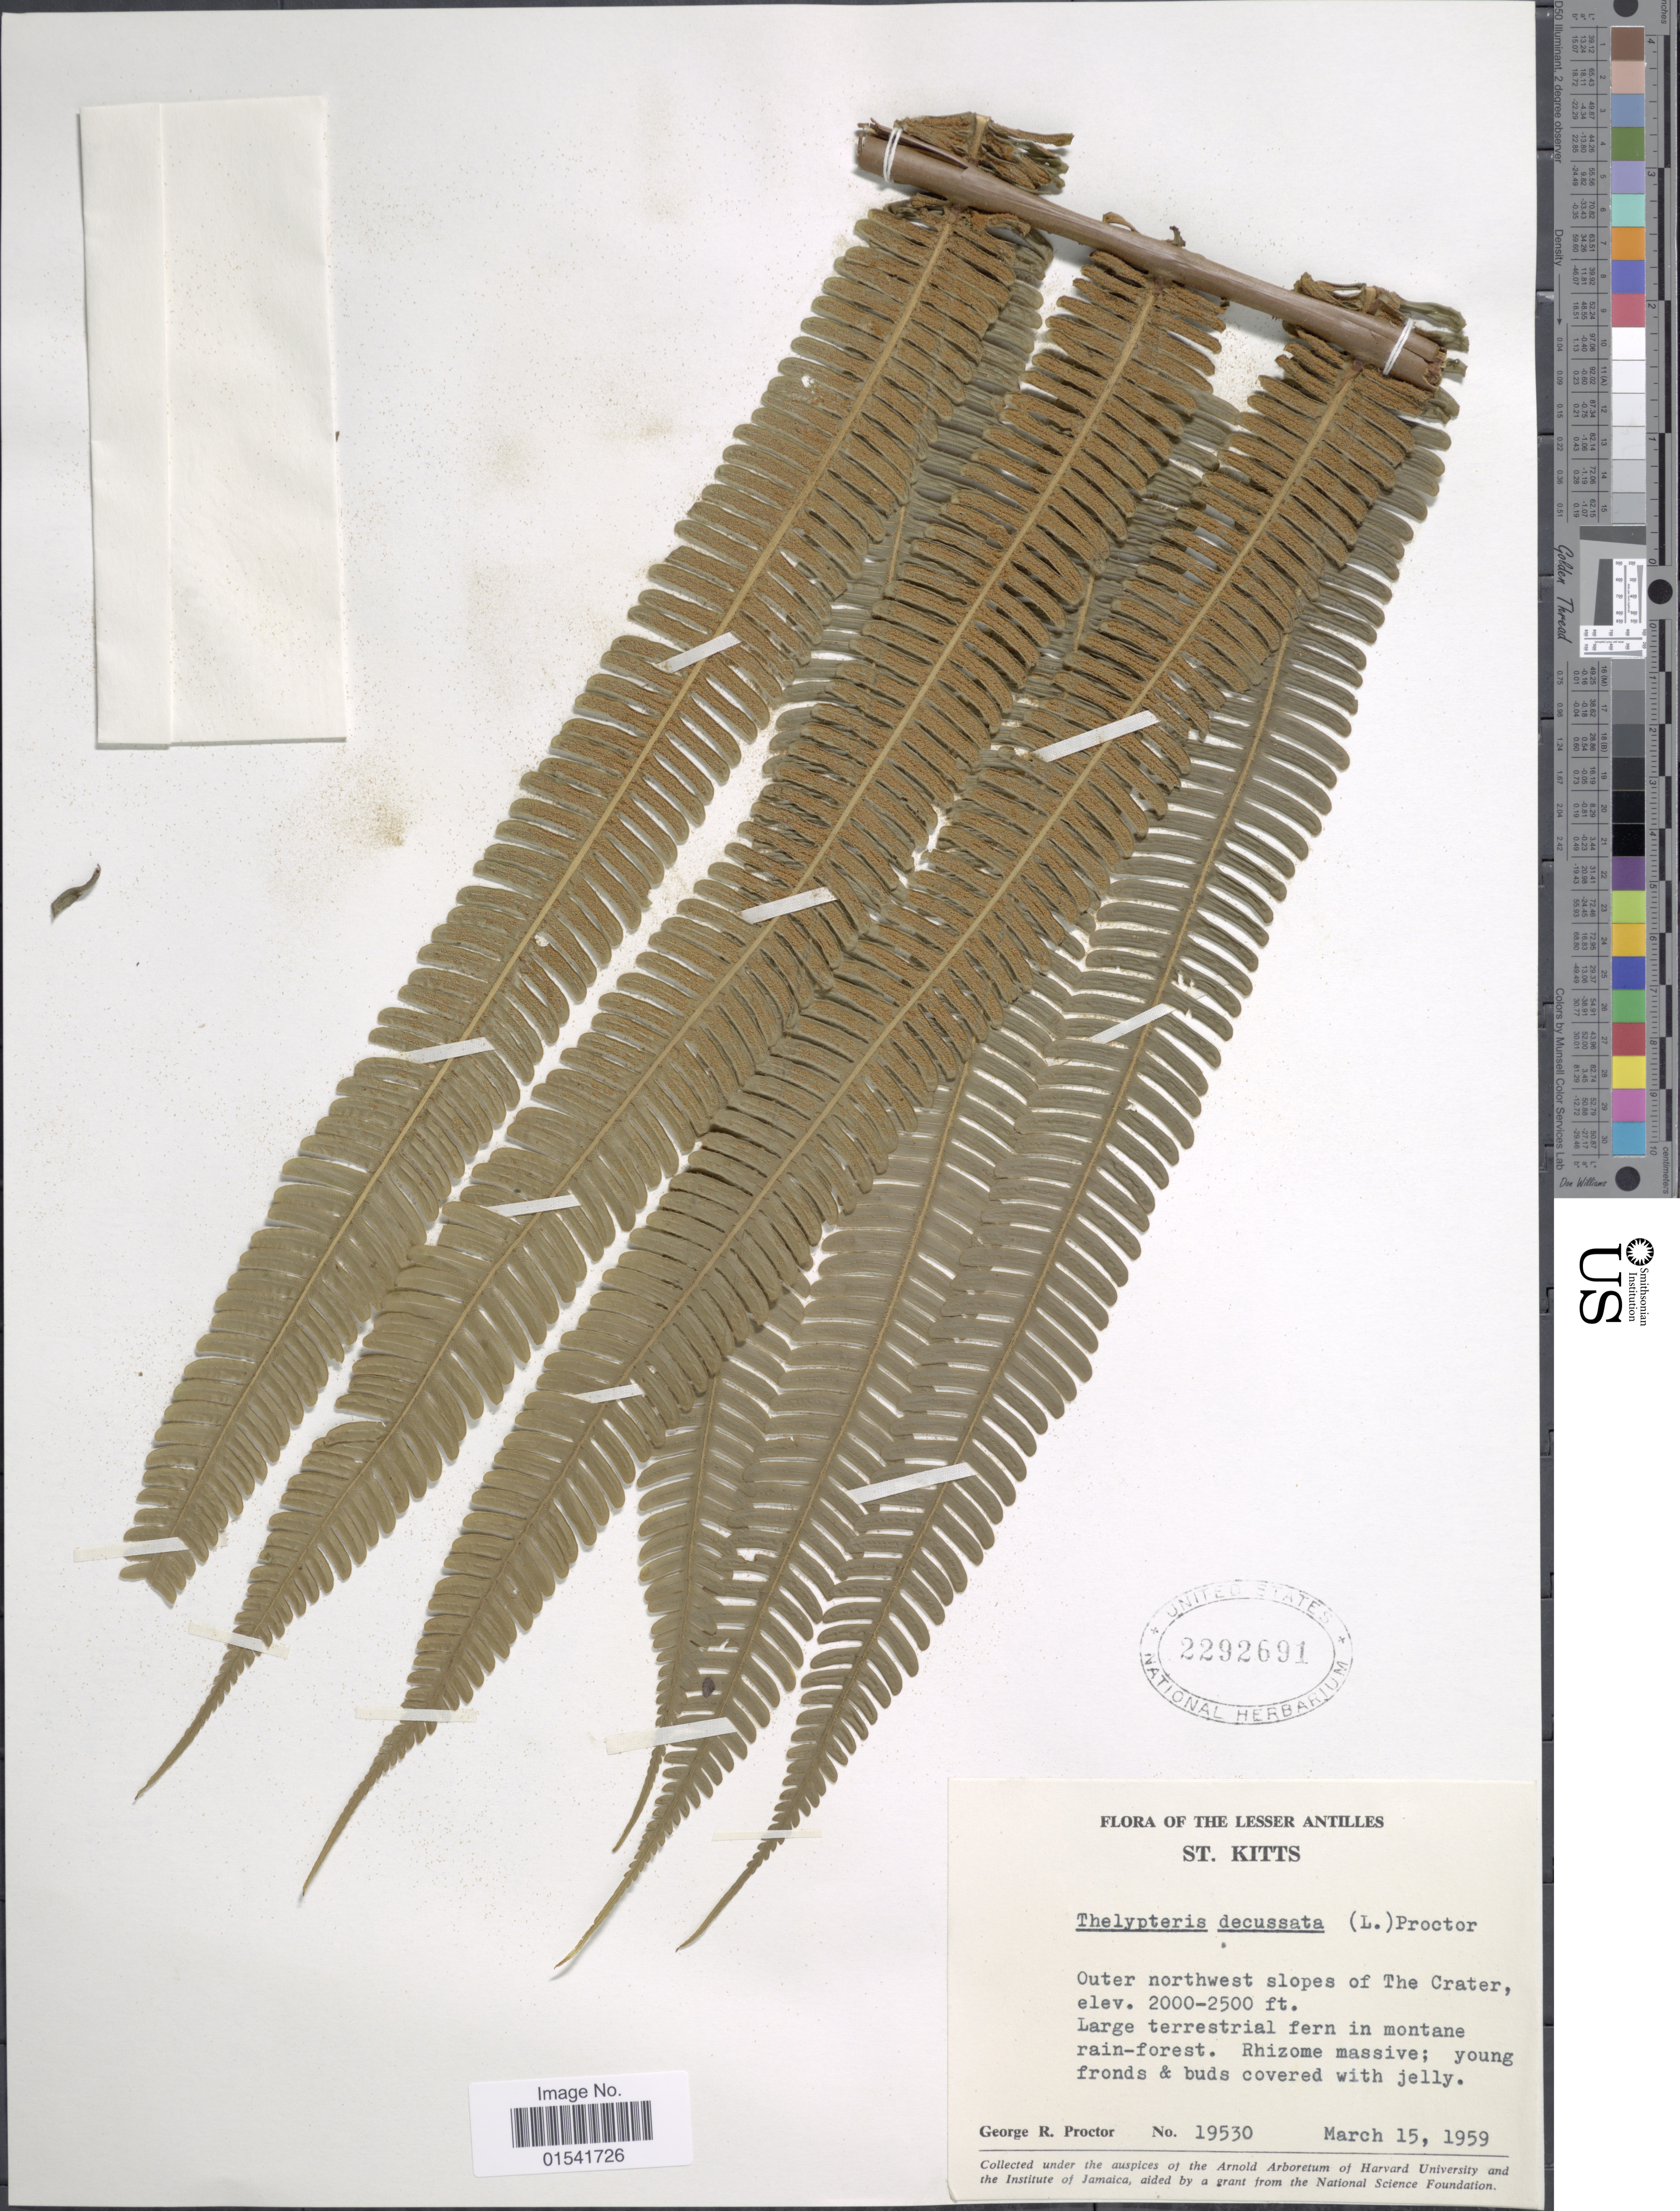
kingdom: Plantae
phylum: Tracheophyta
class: Polypodiopsida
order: Polypodiales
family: Thelypteridaceae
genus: Steiropteris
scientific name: Steiropteris decussata (L.) comb. nov., ined. 2015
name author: (L.)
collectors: G. R. Proctor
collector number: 19530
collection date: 1959-03-15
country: St. Christopher-Nevis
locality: The Lesser Antilles, St. Kitts, Outer northwest slopes of The Crater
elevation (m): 610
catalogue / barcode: US 2292691